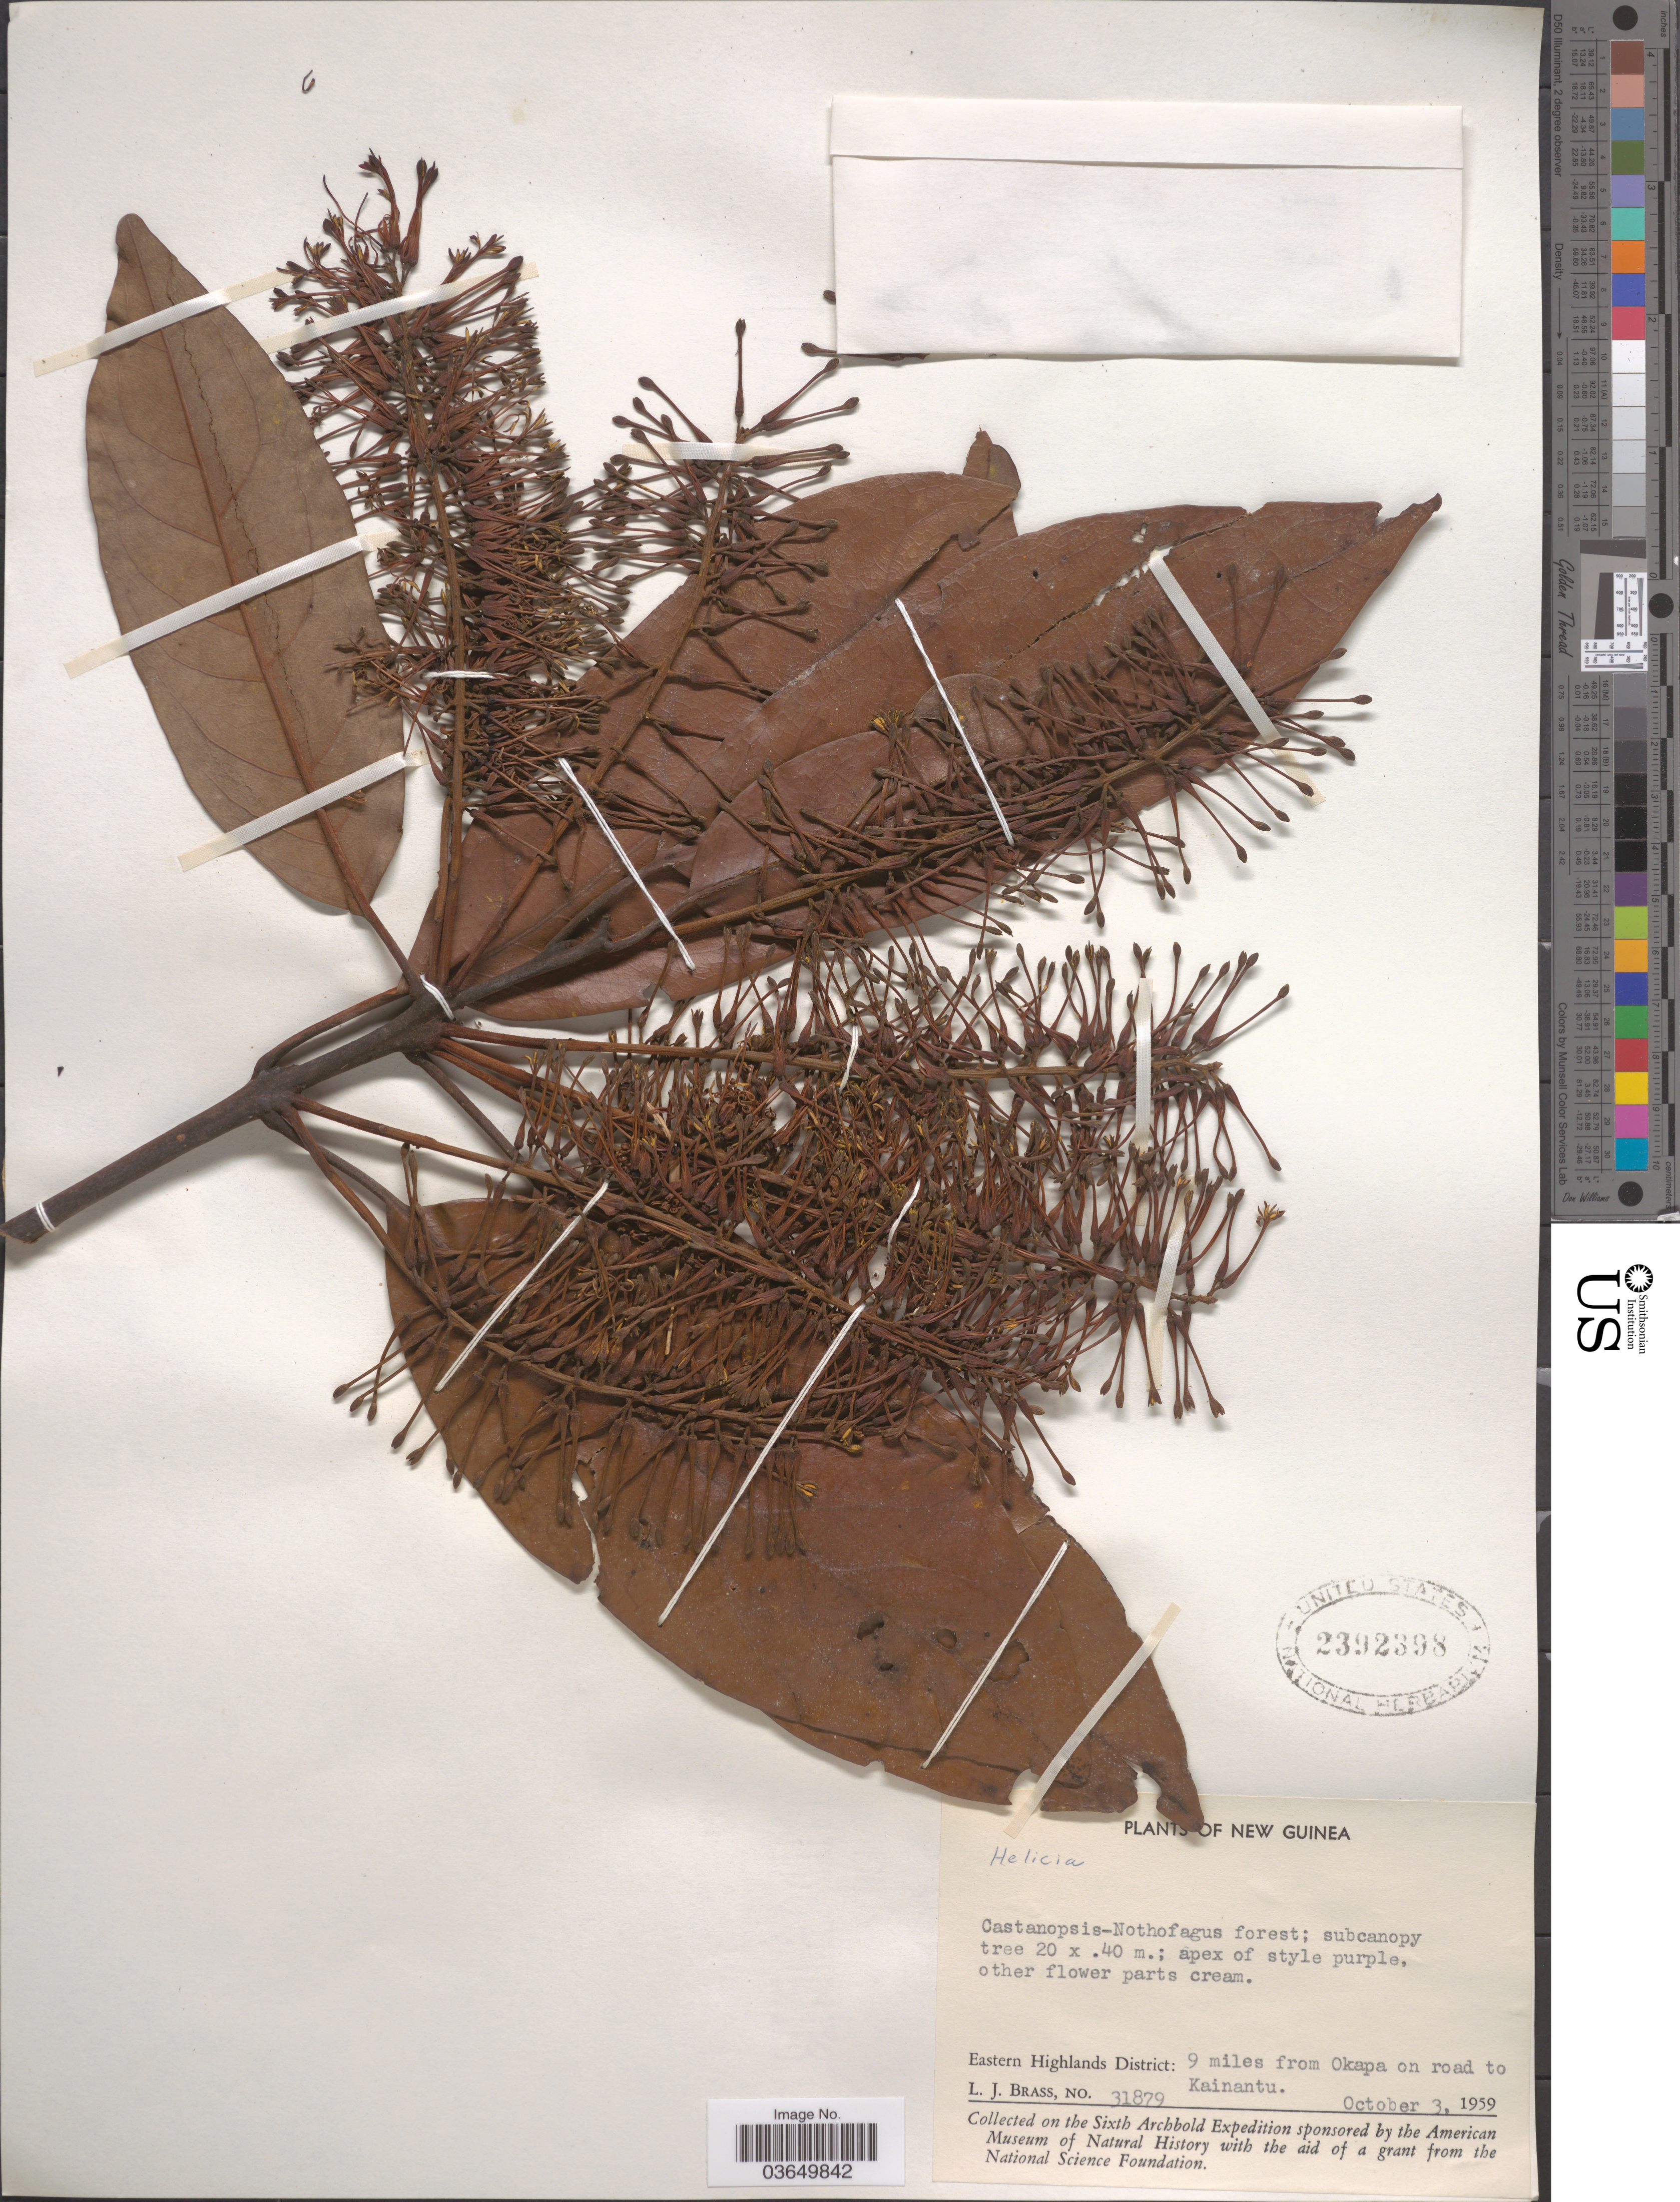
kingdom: Plantae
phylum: Tracheophyta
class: Magnoliopsida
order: Proteales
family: Proteaceae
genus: Helicia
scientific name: Helicia sp.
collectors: L. J. Brass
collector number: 31879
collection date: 1959-10-03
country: Papua New Guinea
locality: New Guinea. Eastern Highlands District: 9 miles from Okapa on road to Kainantu.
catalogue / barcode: US 2392398